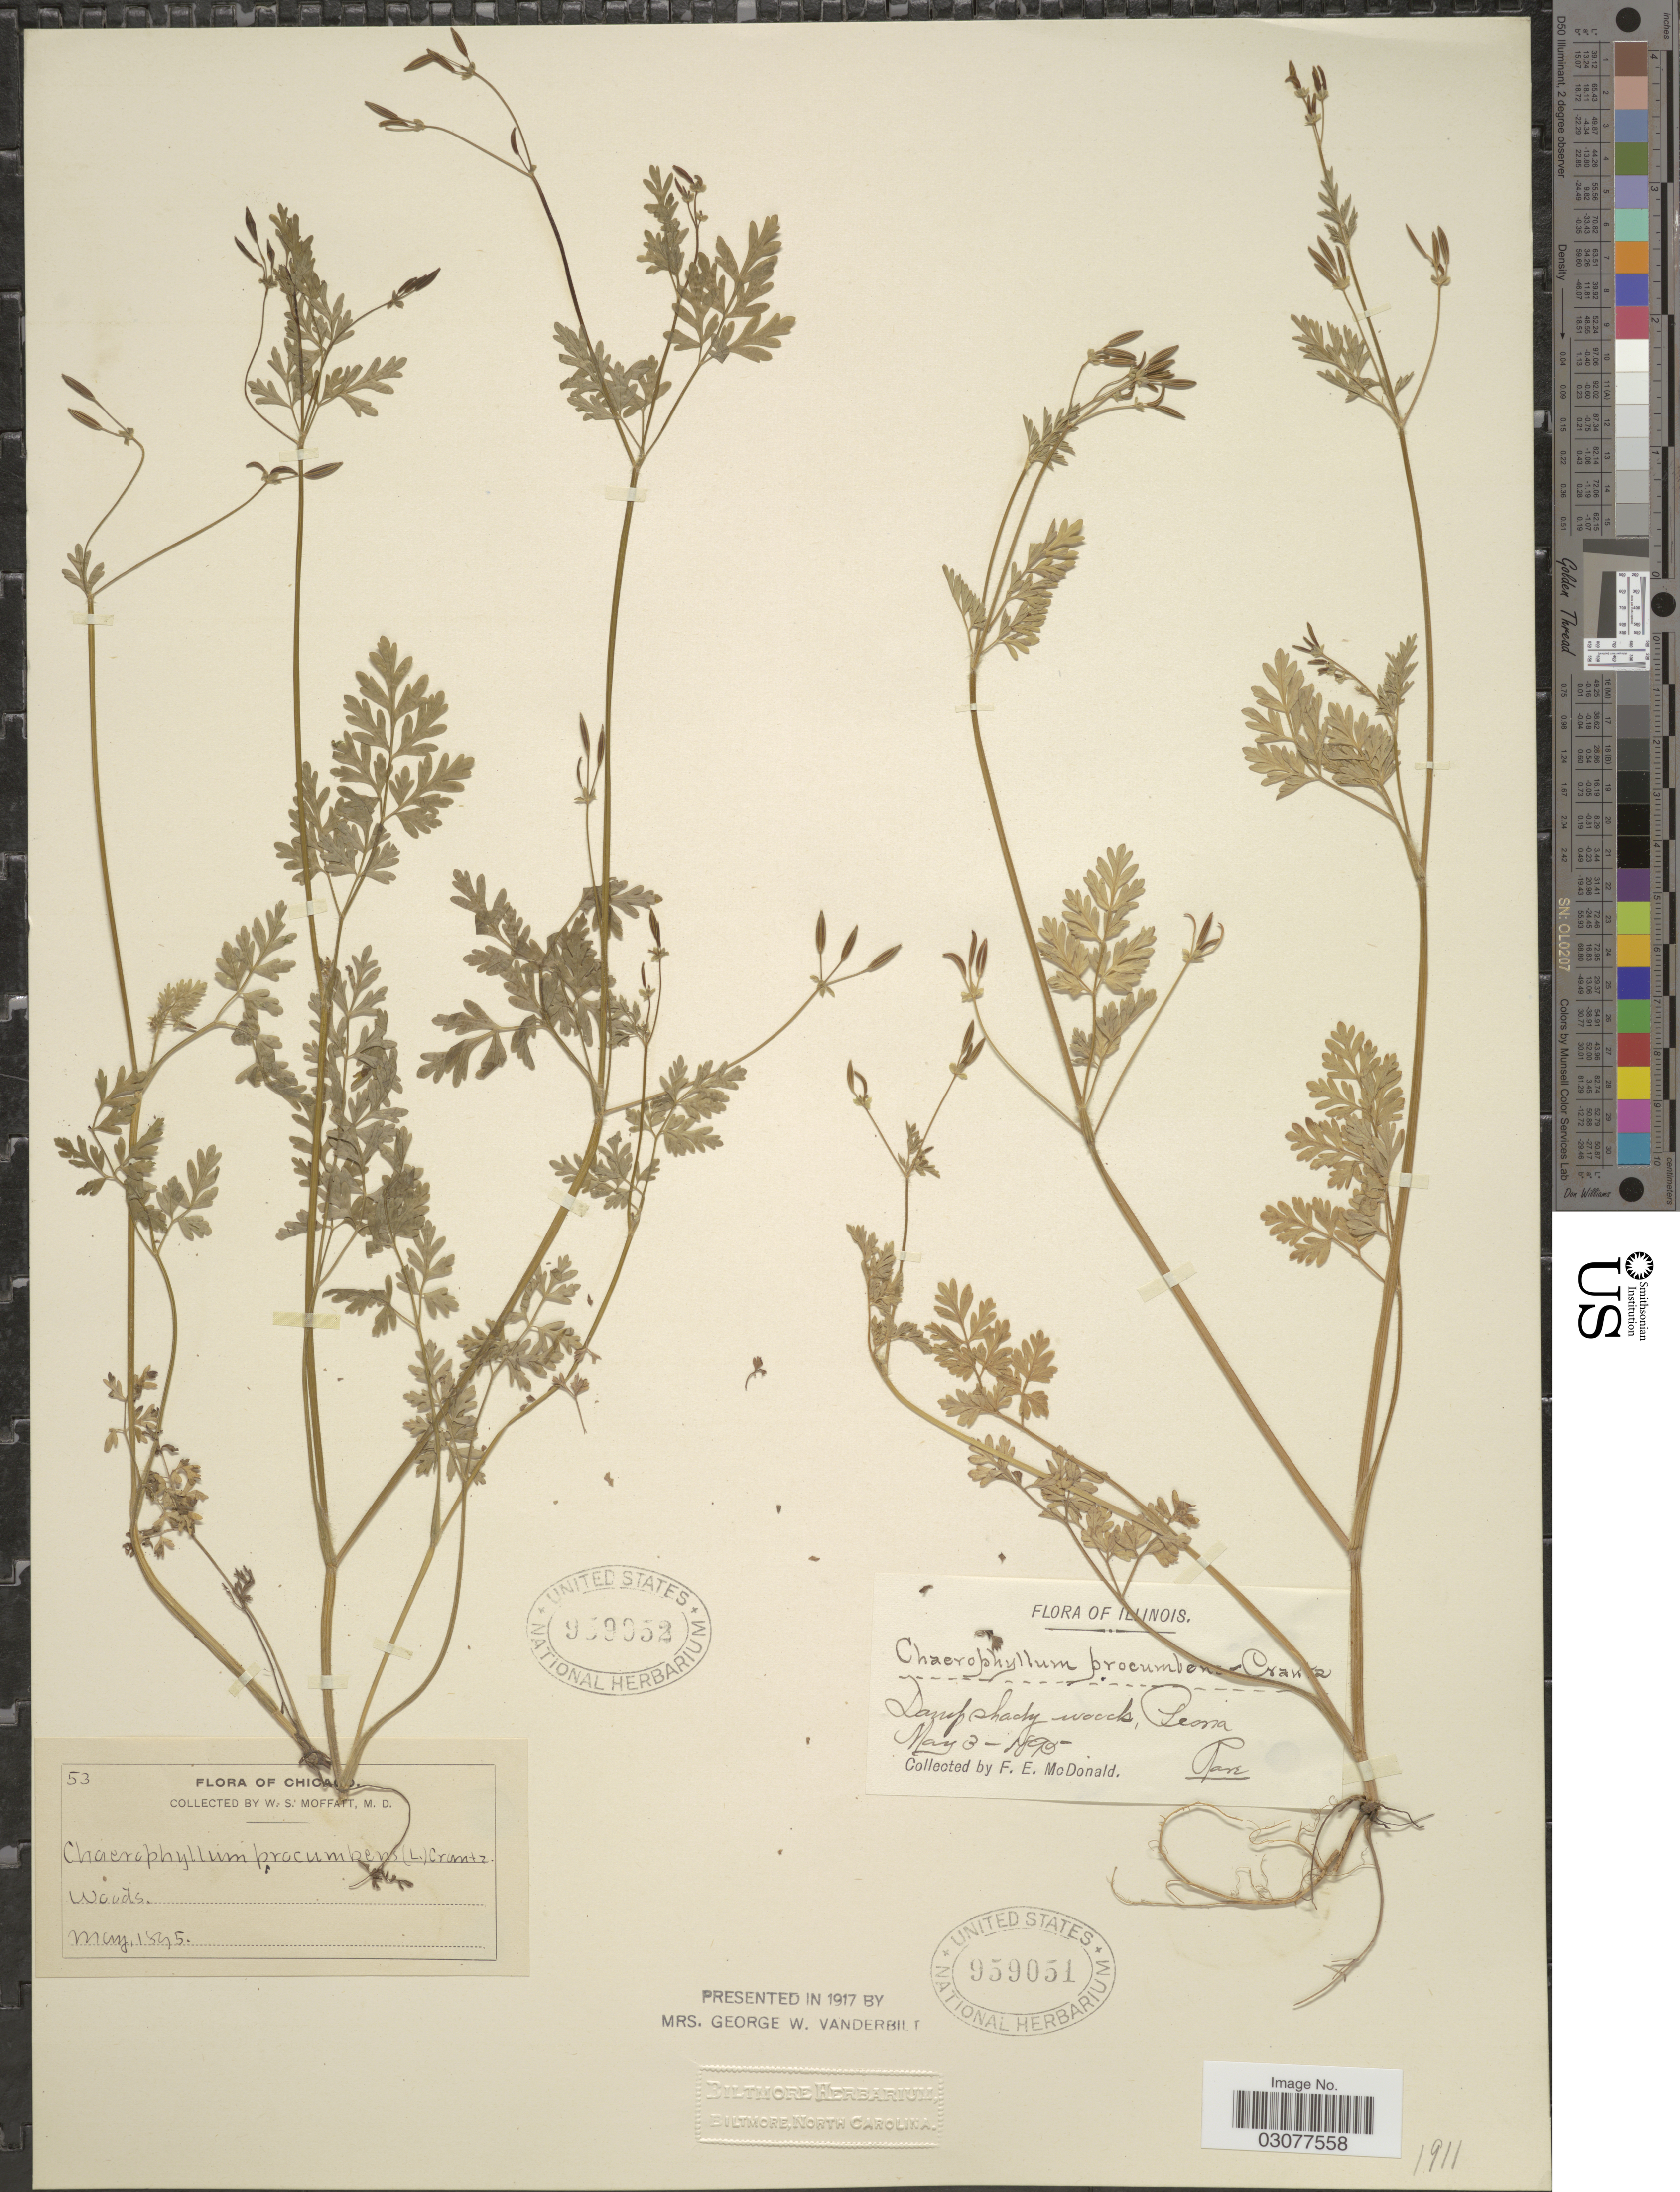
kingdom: Plantae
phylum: Tracheophyta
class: Magnoliopsida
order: Apiales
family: Apiaceae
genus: Chaerophyllum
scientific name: Chaerophyllum procumbens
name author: (L.) Crantz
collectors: F. E. McDonald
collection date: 1893-05-03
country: United States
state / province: Illinois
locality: Damp shady woods, Peoria.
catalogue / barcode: US 959051